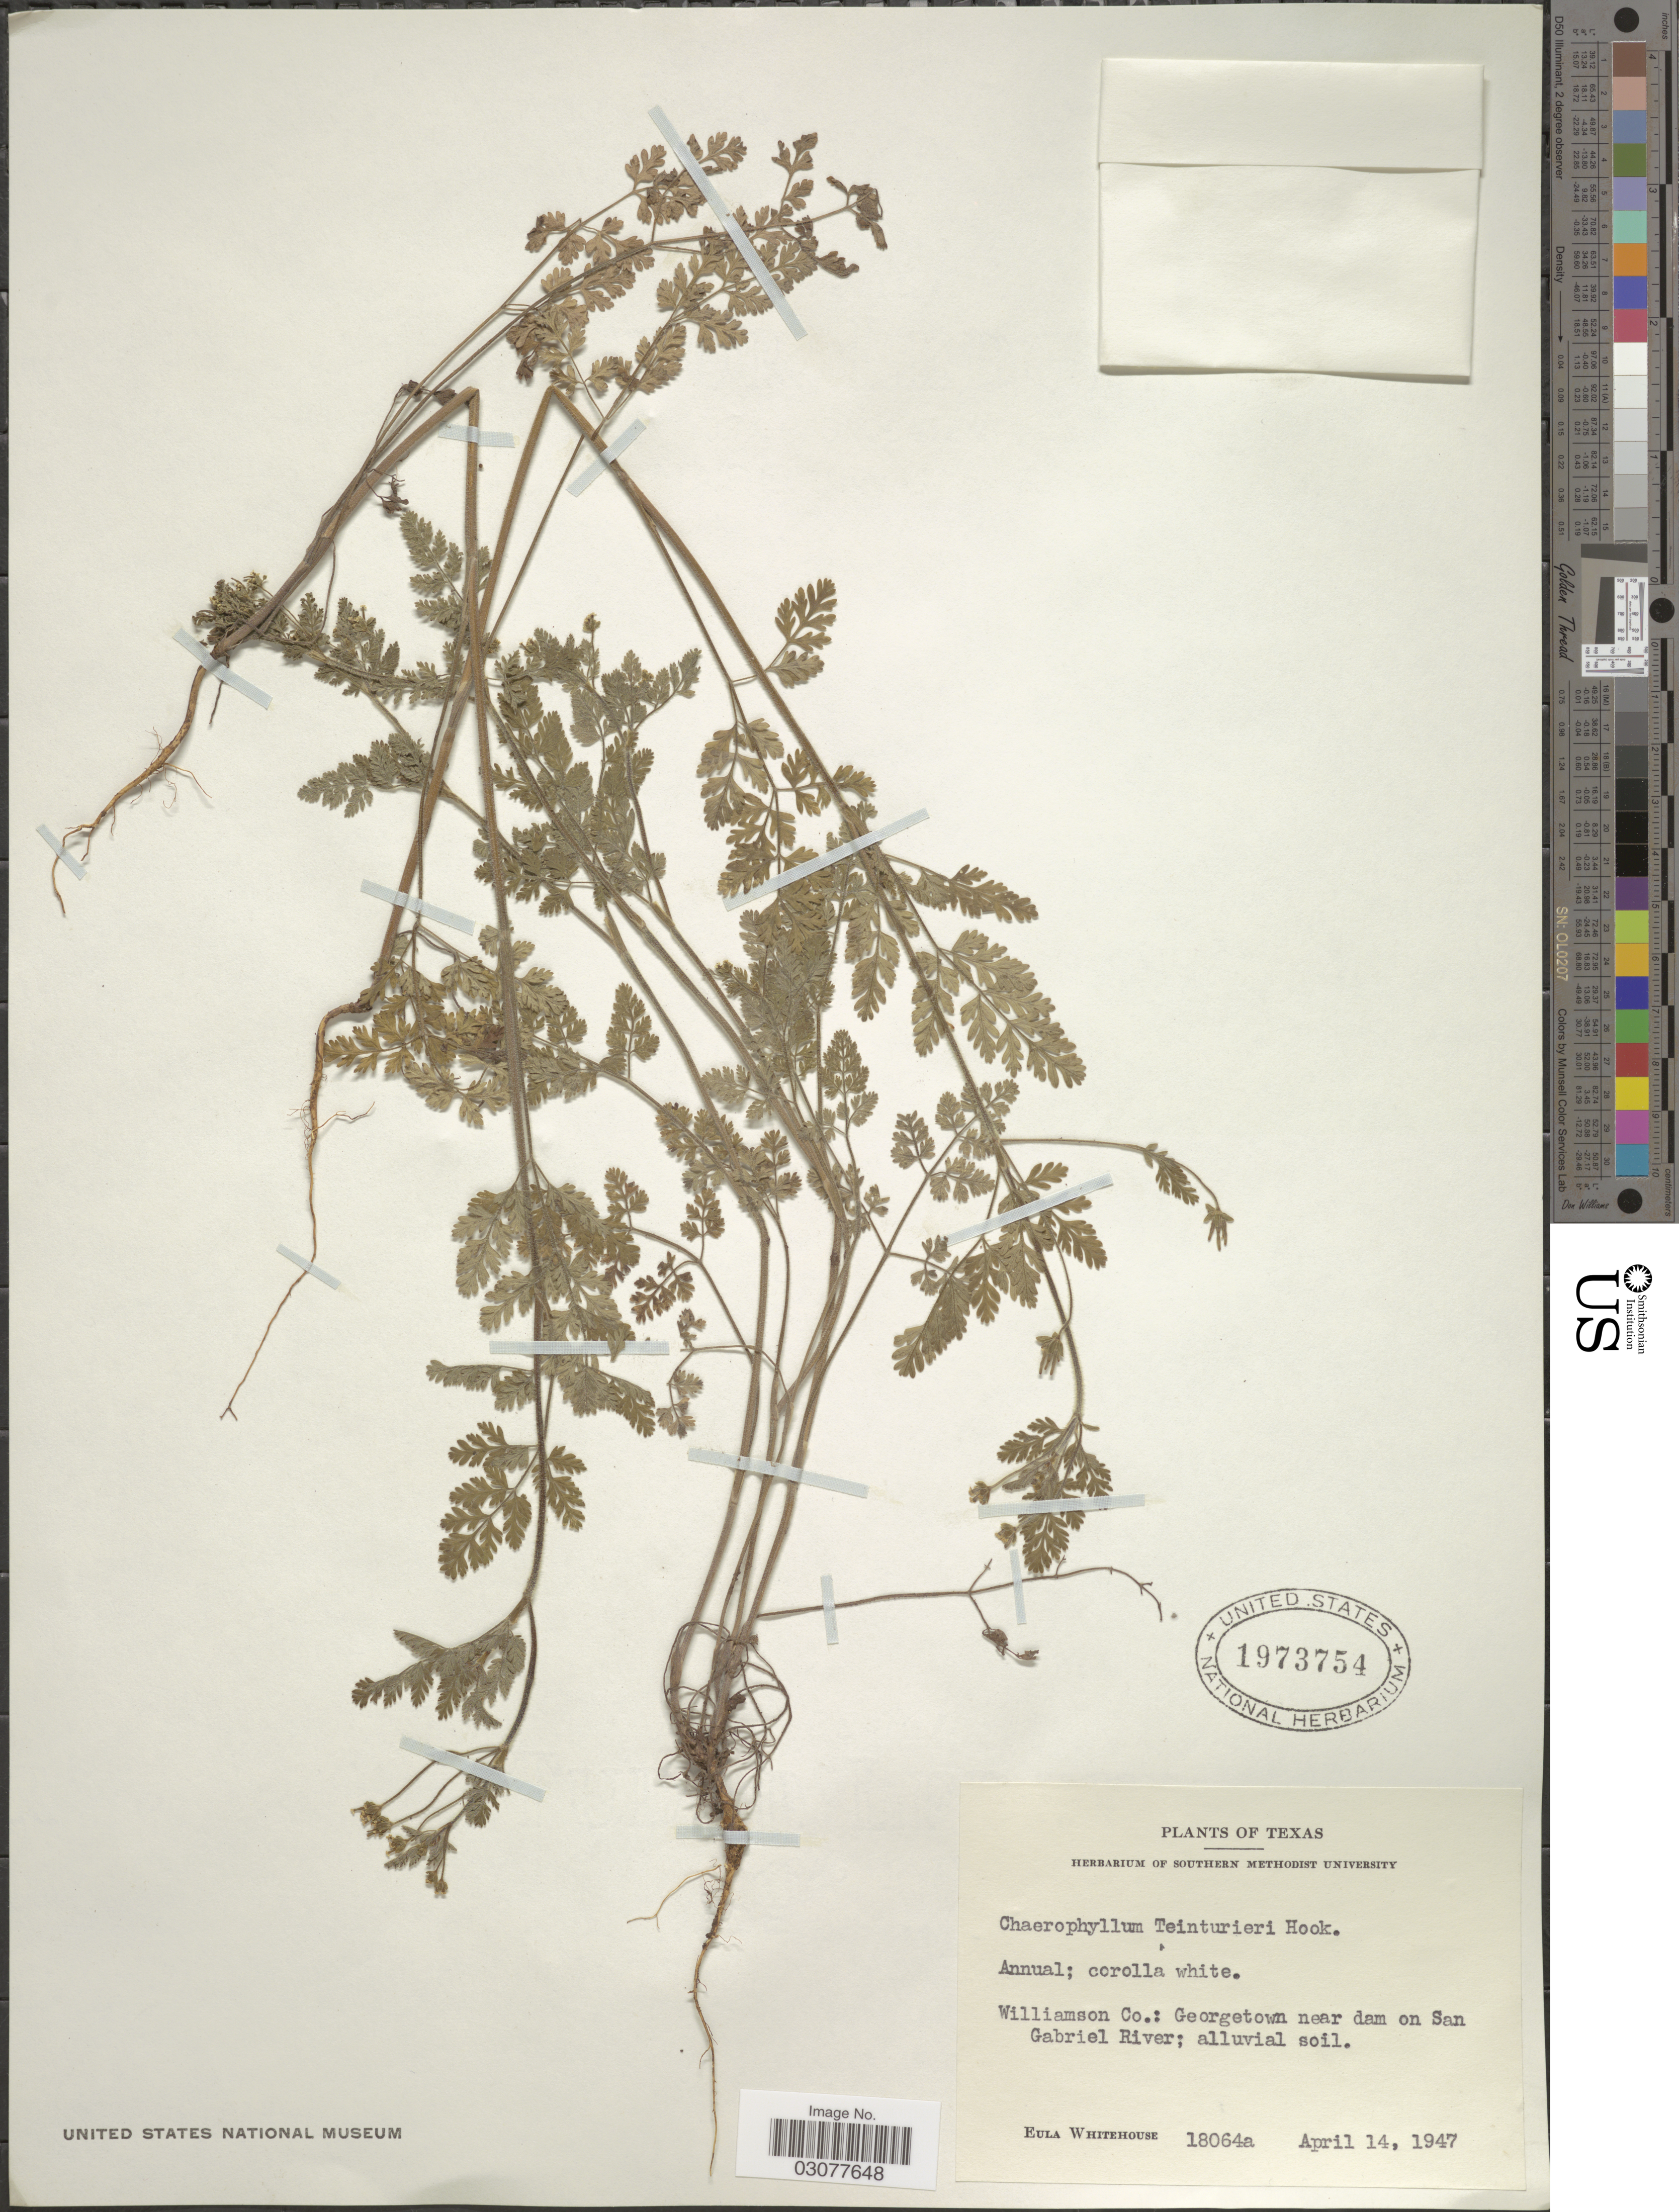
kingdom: Plantae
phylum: Tracheophyta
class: Magnoliopsida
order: Apiales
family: Apiaceae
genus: Chaerophyllum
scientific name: Chaerophyllum tainturieri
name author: Hook.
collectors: E. Whitehouse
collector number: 18064a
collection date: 1947-04-14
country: United States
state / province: Texas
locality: Williamson Co.: Georgetown near dam on San Gabriel River.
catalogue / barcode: US 1973754